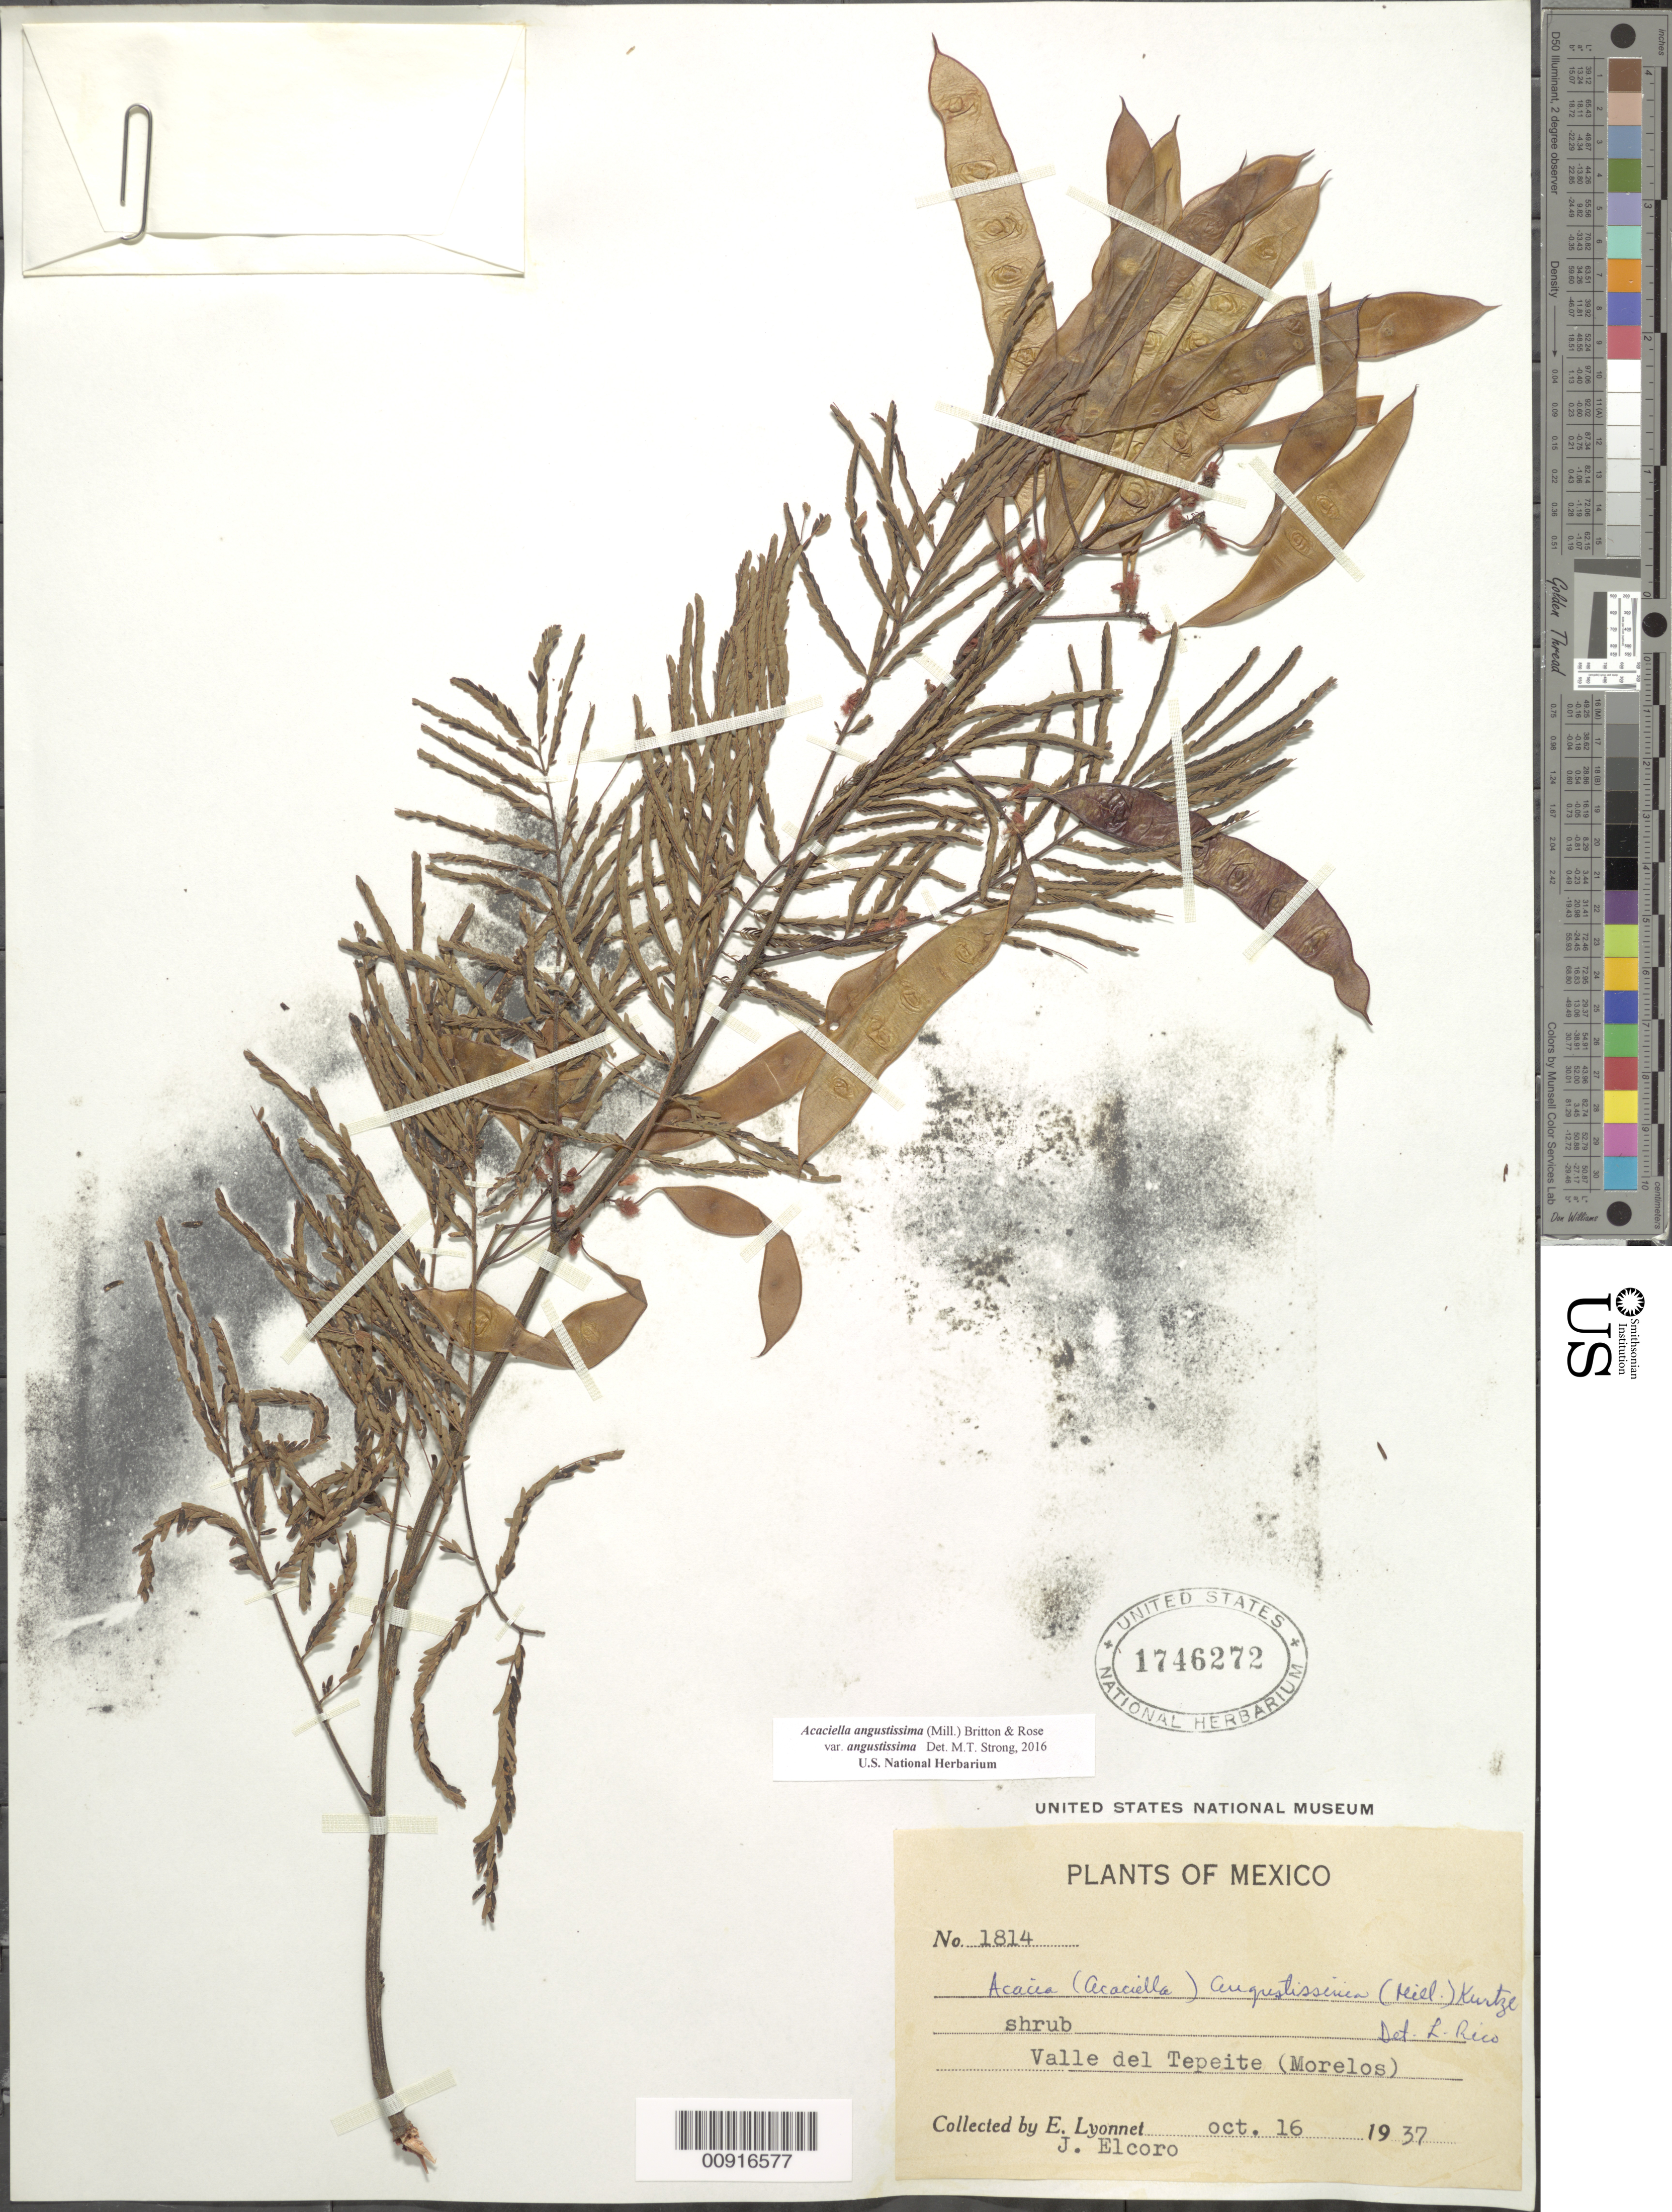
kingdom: Plantae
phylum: Tracheophyta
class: Magnoliopsida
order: Fabales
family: Fabaceae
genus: Acaciella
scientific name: Acaciella angustissima var. angustissima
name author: (Mill.) Britton & Rose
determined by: Strong, M. T., (US), Smithsonian Institution - National Museum of Natural History (UNITED STATES)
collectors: Bro. E. Lyonnet & J. Elcoro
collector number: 1814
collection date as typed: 16 Oct 1937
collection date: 1937-10-16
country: Mexico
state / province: Morelos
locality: Valle del Tepeite (Morelos).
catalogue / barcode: US 1746272